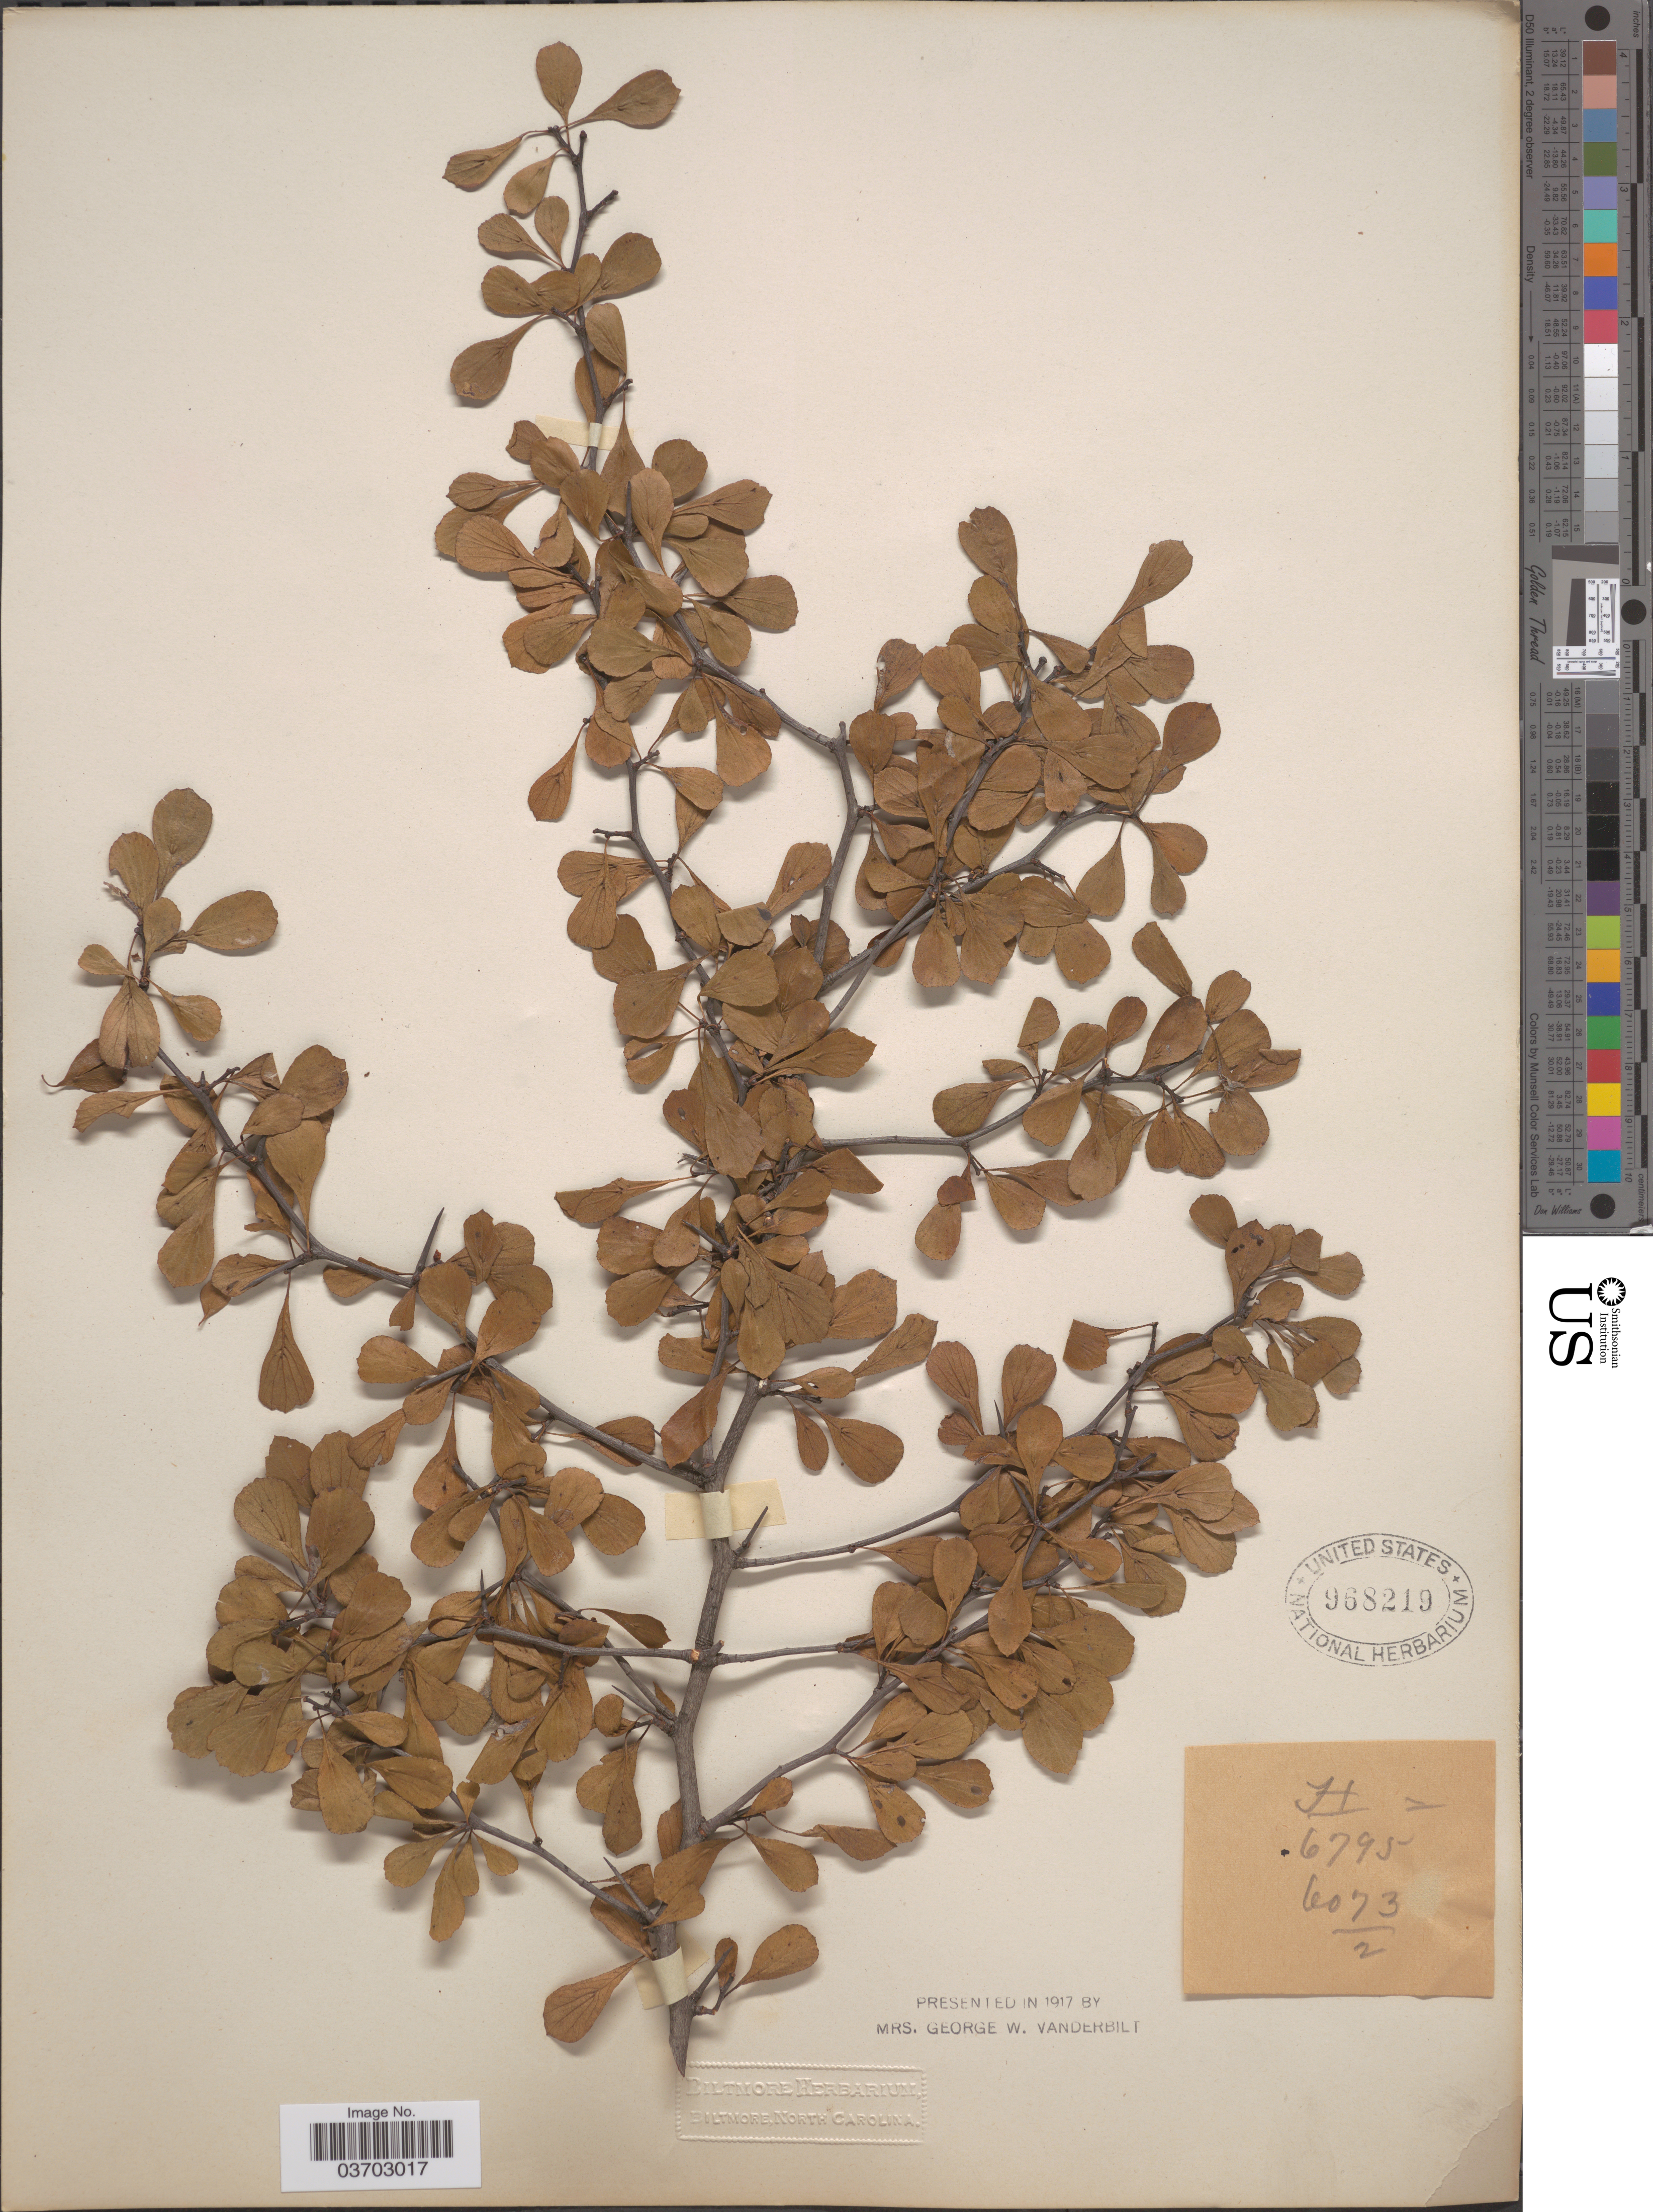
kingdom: Plantae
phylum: Tracheophyta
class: Magnoliopsida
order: Rosales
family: Rosaceae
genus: Crataegus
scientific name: Crataegus necopinata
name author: Pojark.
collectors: ex herb. Biltmore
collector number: H/6795=6073/2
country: United States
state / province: North Carolina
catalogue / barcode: US 968219